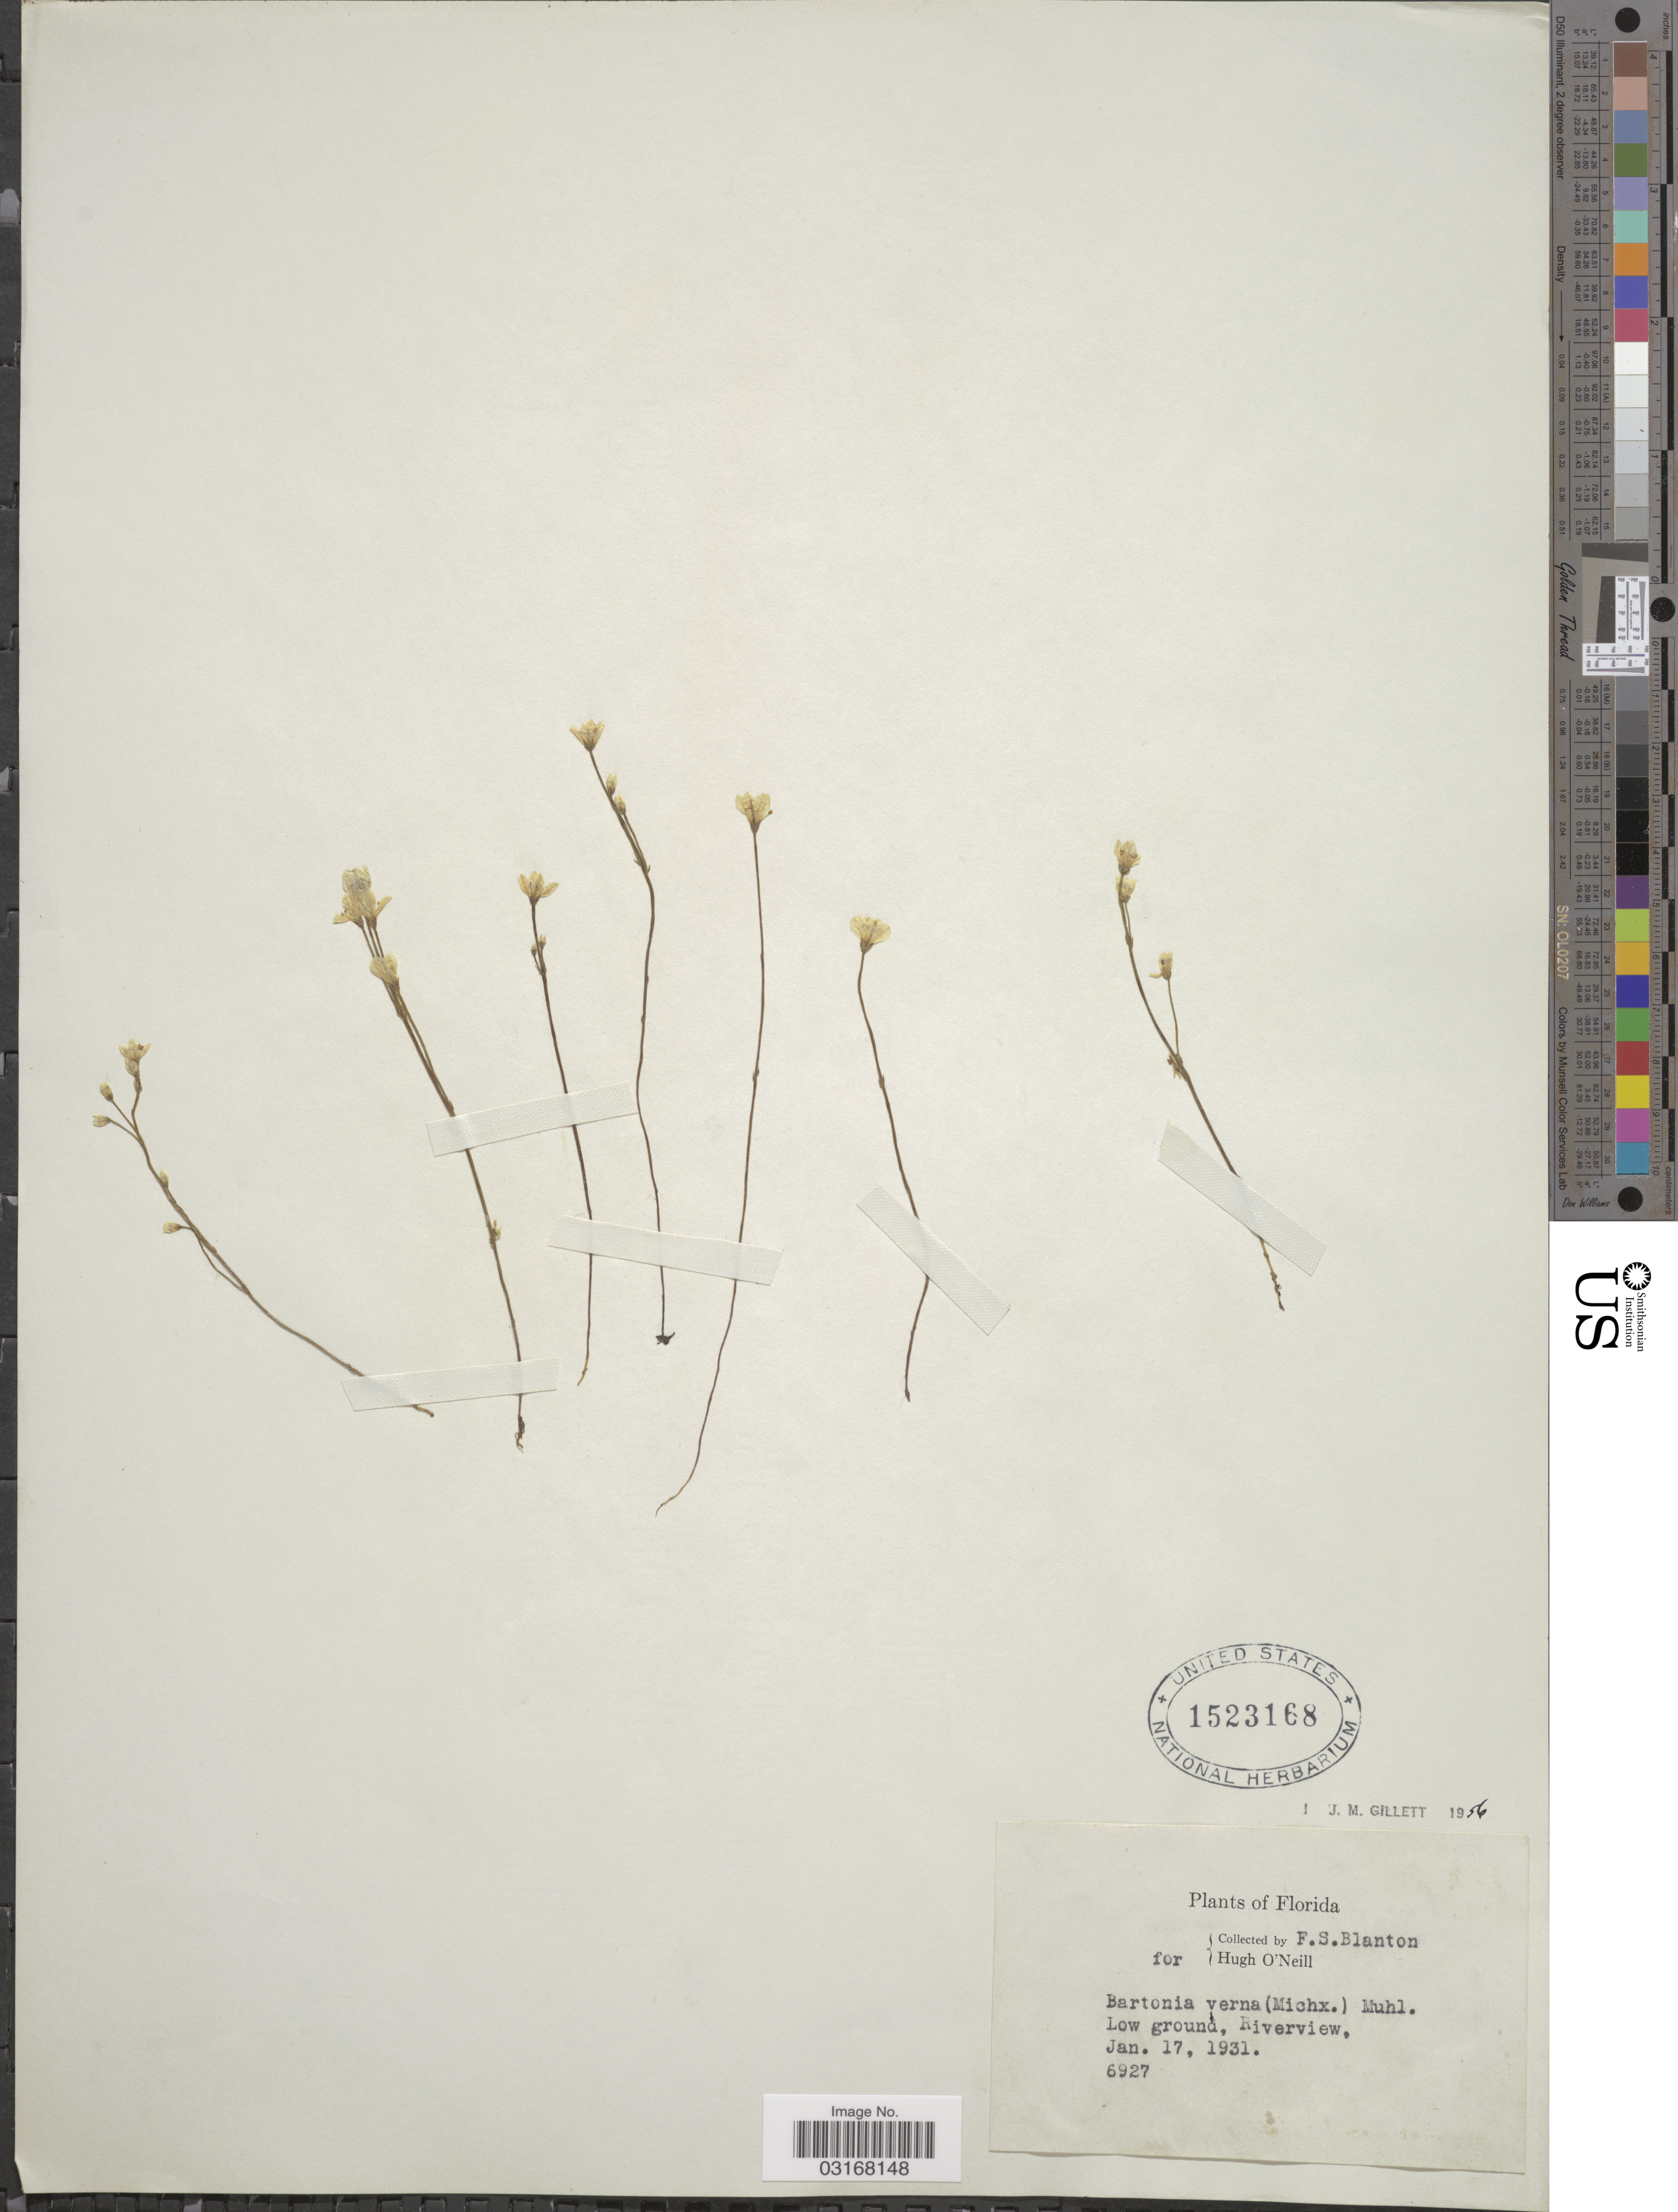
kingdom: Plantae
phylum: Tracheophyta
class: Magnoliopsida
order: Gentianales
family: Gentianaceae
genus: Bartonia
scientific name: Bartonia verna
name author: Muhl. ex A. Gray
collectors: F. S. Blanton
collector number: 6927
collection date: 1931-01-17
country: United States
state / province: Florida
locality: Low ground, Riverview.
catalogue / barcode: US 1523168